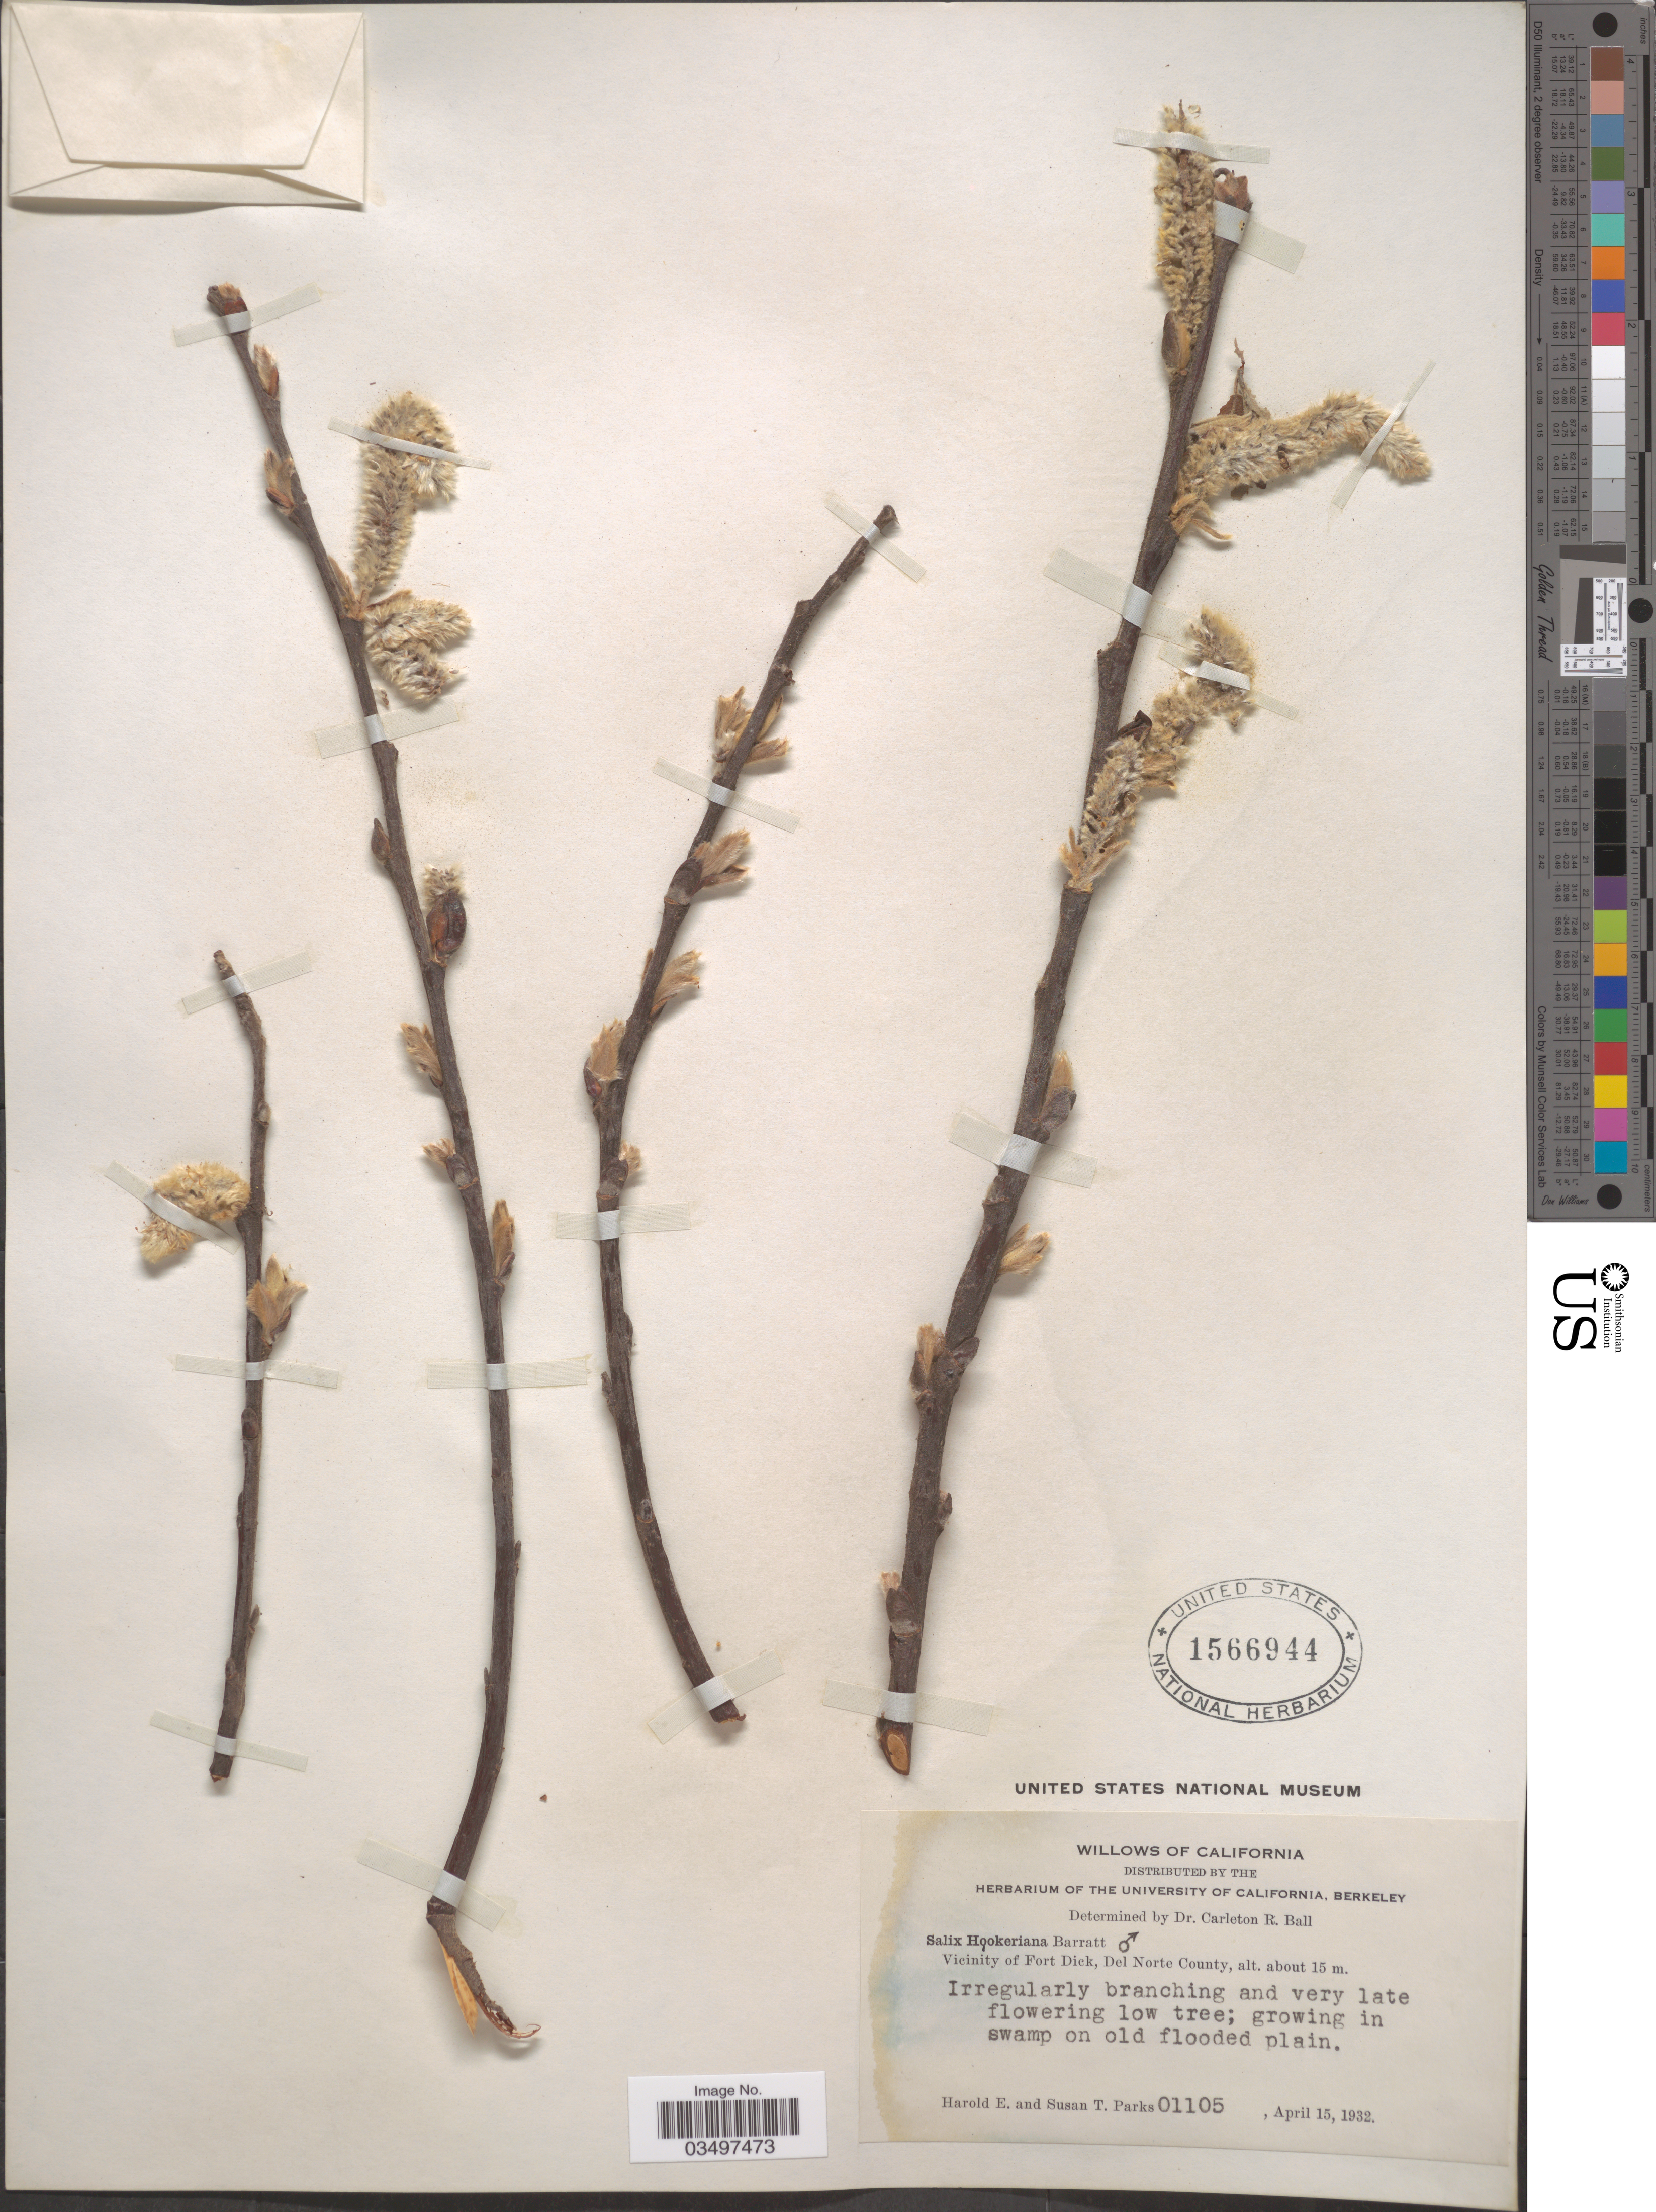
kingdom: Plantae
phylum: Tracheophyta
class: Magnoliopsida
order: Malpighiales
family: Salicaceae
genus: Salix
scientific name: Salix hookeriana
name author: Barratt ex Hook.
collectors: H. E. Parks & S. Parks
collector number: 01105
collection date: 1932-04-15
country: United States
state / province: California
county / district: Del Norte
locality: Vicinity of Fort Dick, Del Norte County.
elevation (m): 15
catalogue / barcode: US 1566944